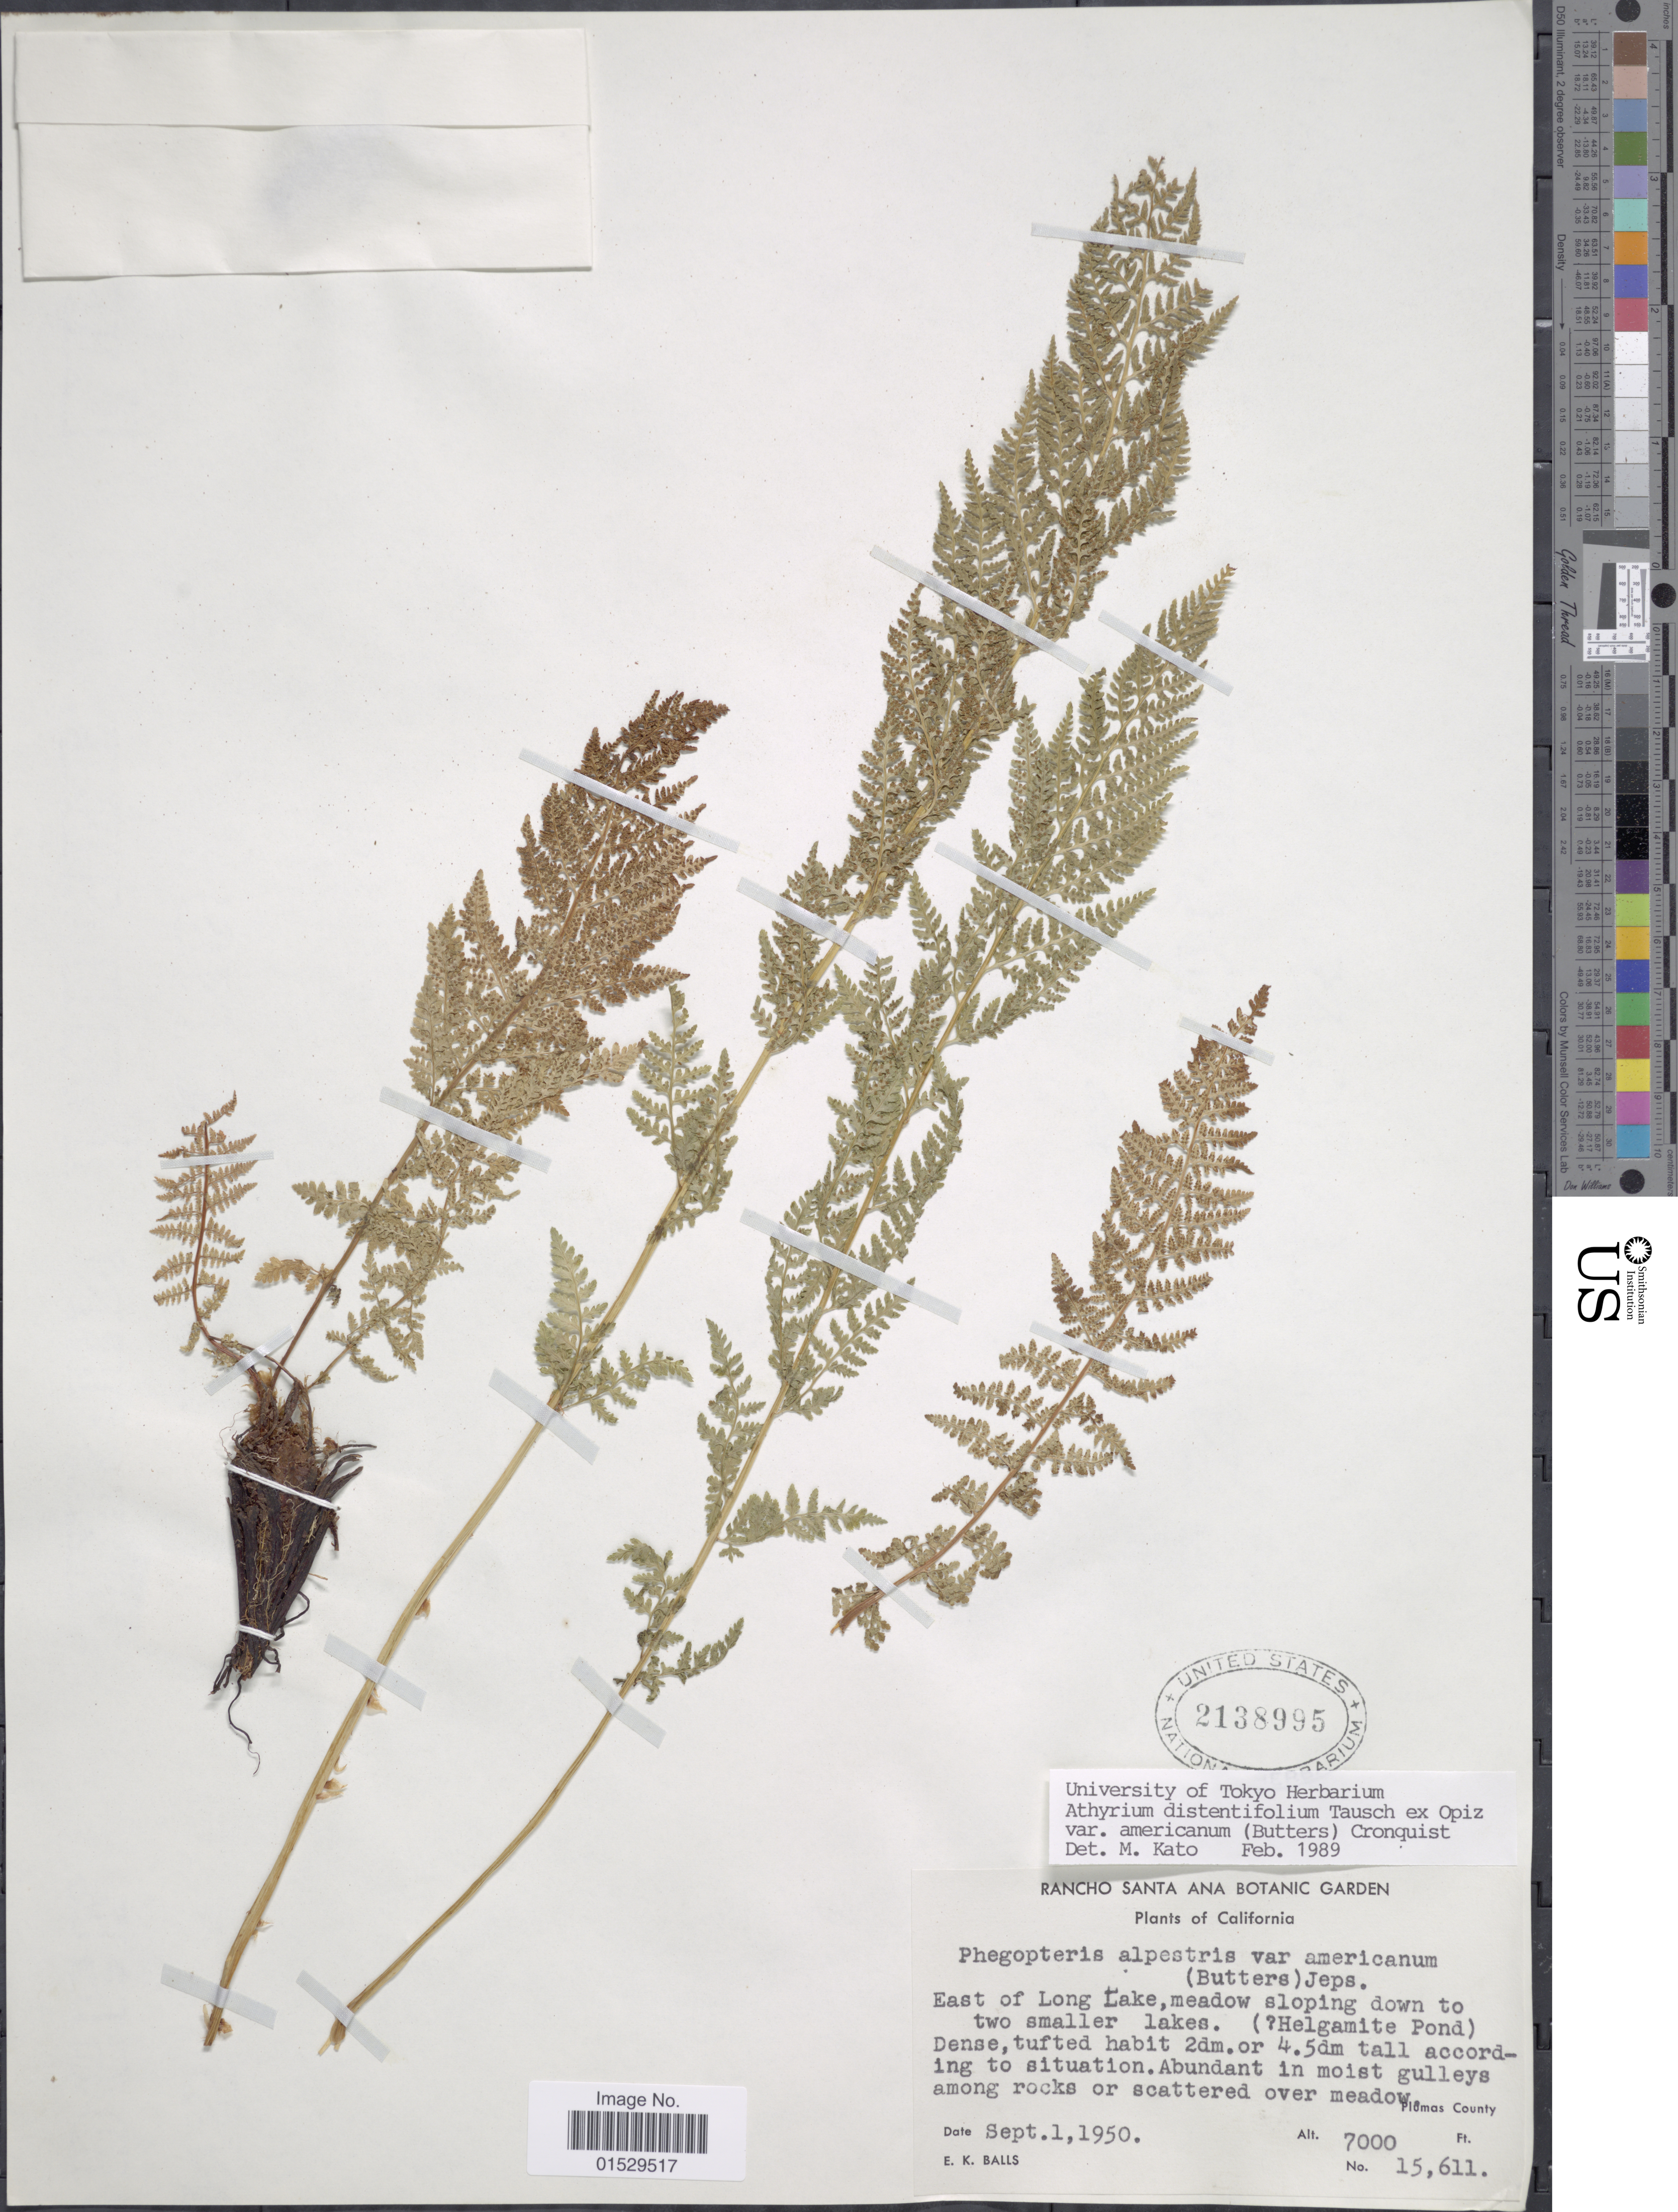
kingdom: Plantae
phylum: Tracheophyta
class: Polypodiopsida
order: Polypodiales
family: Athyriaceae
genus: Athyrium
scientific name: Athyrium distentifolilum subsp. americanum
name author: (Butters) Hultén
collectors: E. K. Balls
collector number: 15611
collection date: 1950-09-01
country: United States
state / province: California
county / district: Plumas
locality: East of Long Lake, meadow sloping down to two smaller lakes, ( [unsure placement]Helgamite Pond), Plumas County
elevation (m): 2134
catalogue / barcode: US 2138995